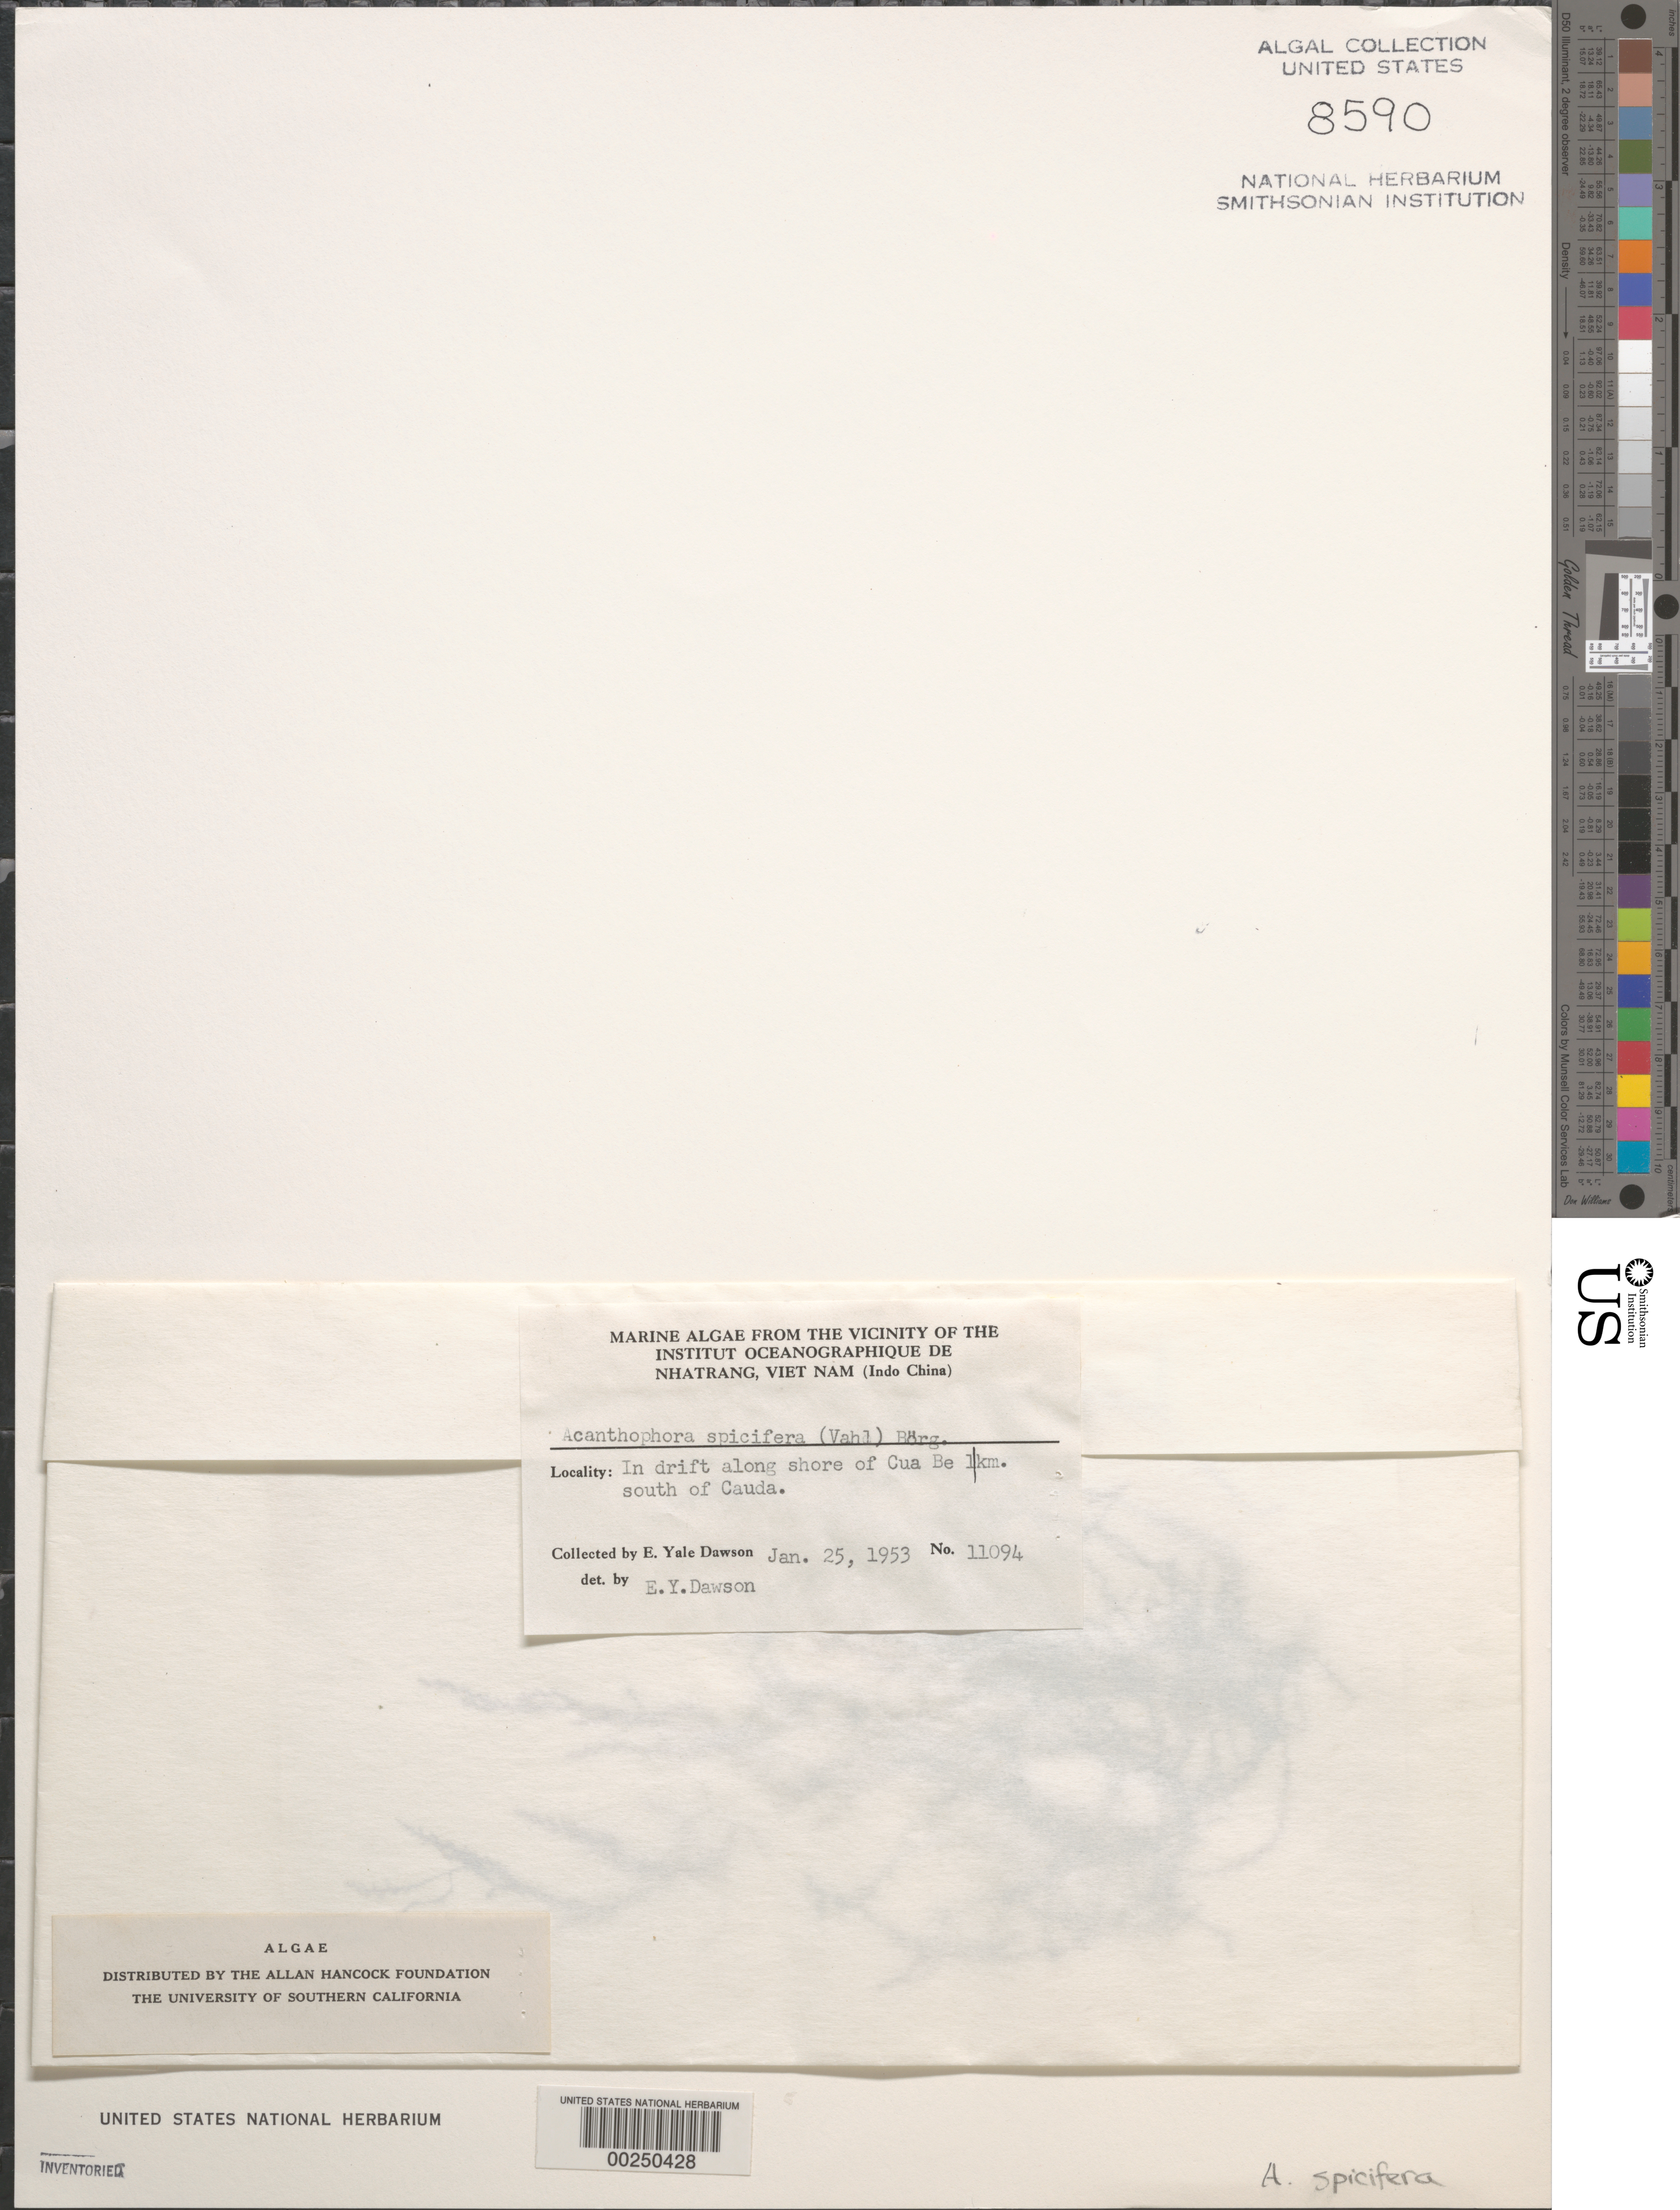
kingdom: Plantae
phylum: Rhodophyta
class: Florideophyceae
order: Ceramiales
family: Rhodomelaceae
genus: Acanthophora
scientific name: Acanthophora spicifera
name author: (Vahl) Børgesen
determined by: Dawson, E. Y.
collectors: E. Y. Dawson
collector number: EYD 11094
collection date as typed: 25 Jan 1953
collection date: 1953-01-25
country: Vietnam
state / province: Phu Khanh Province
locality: Cua Be 1 km south of Cau Da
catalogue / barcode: US 8590